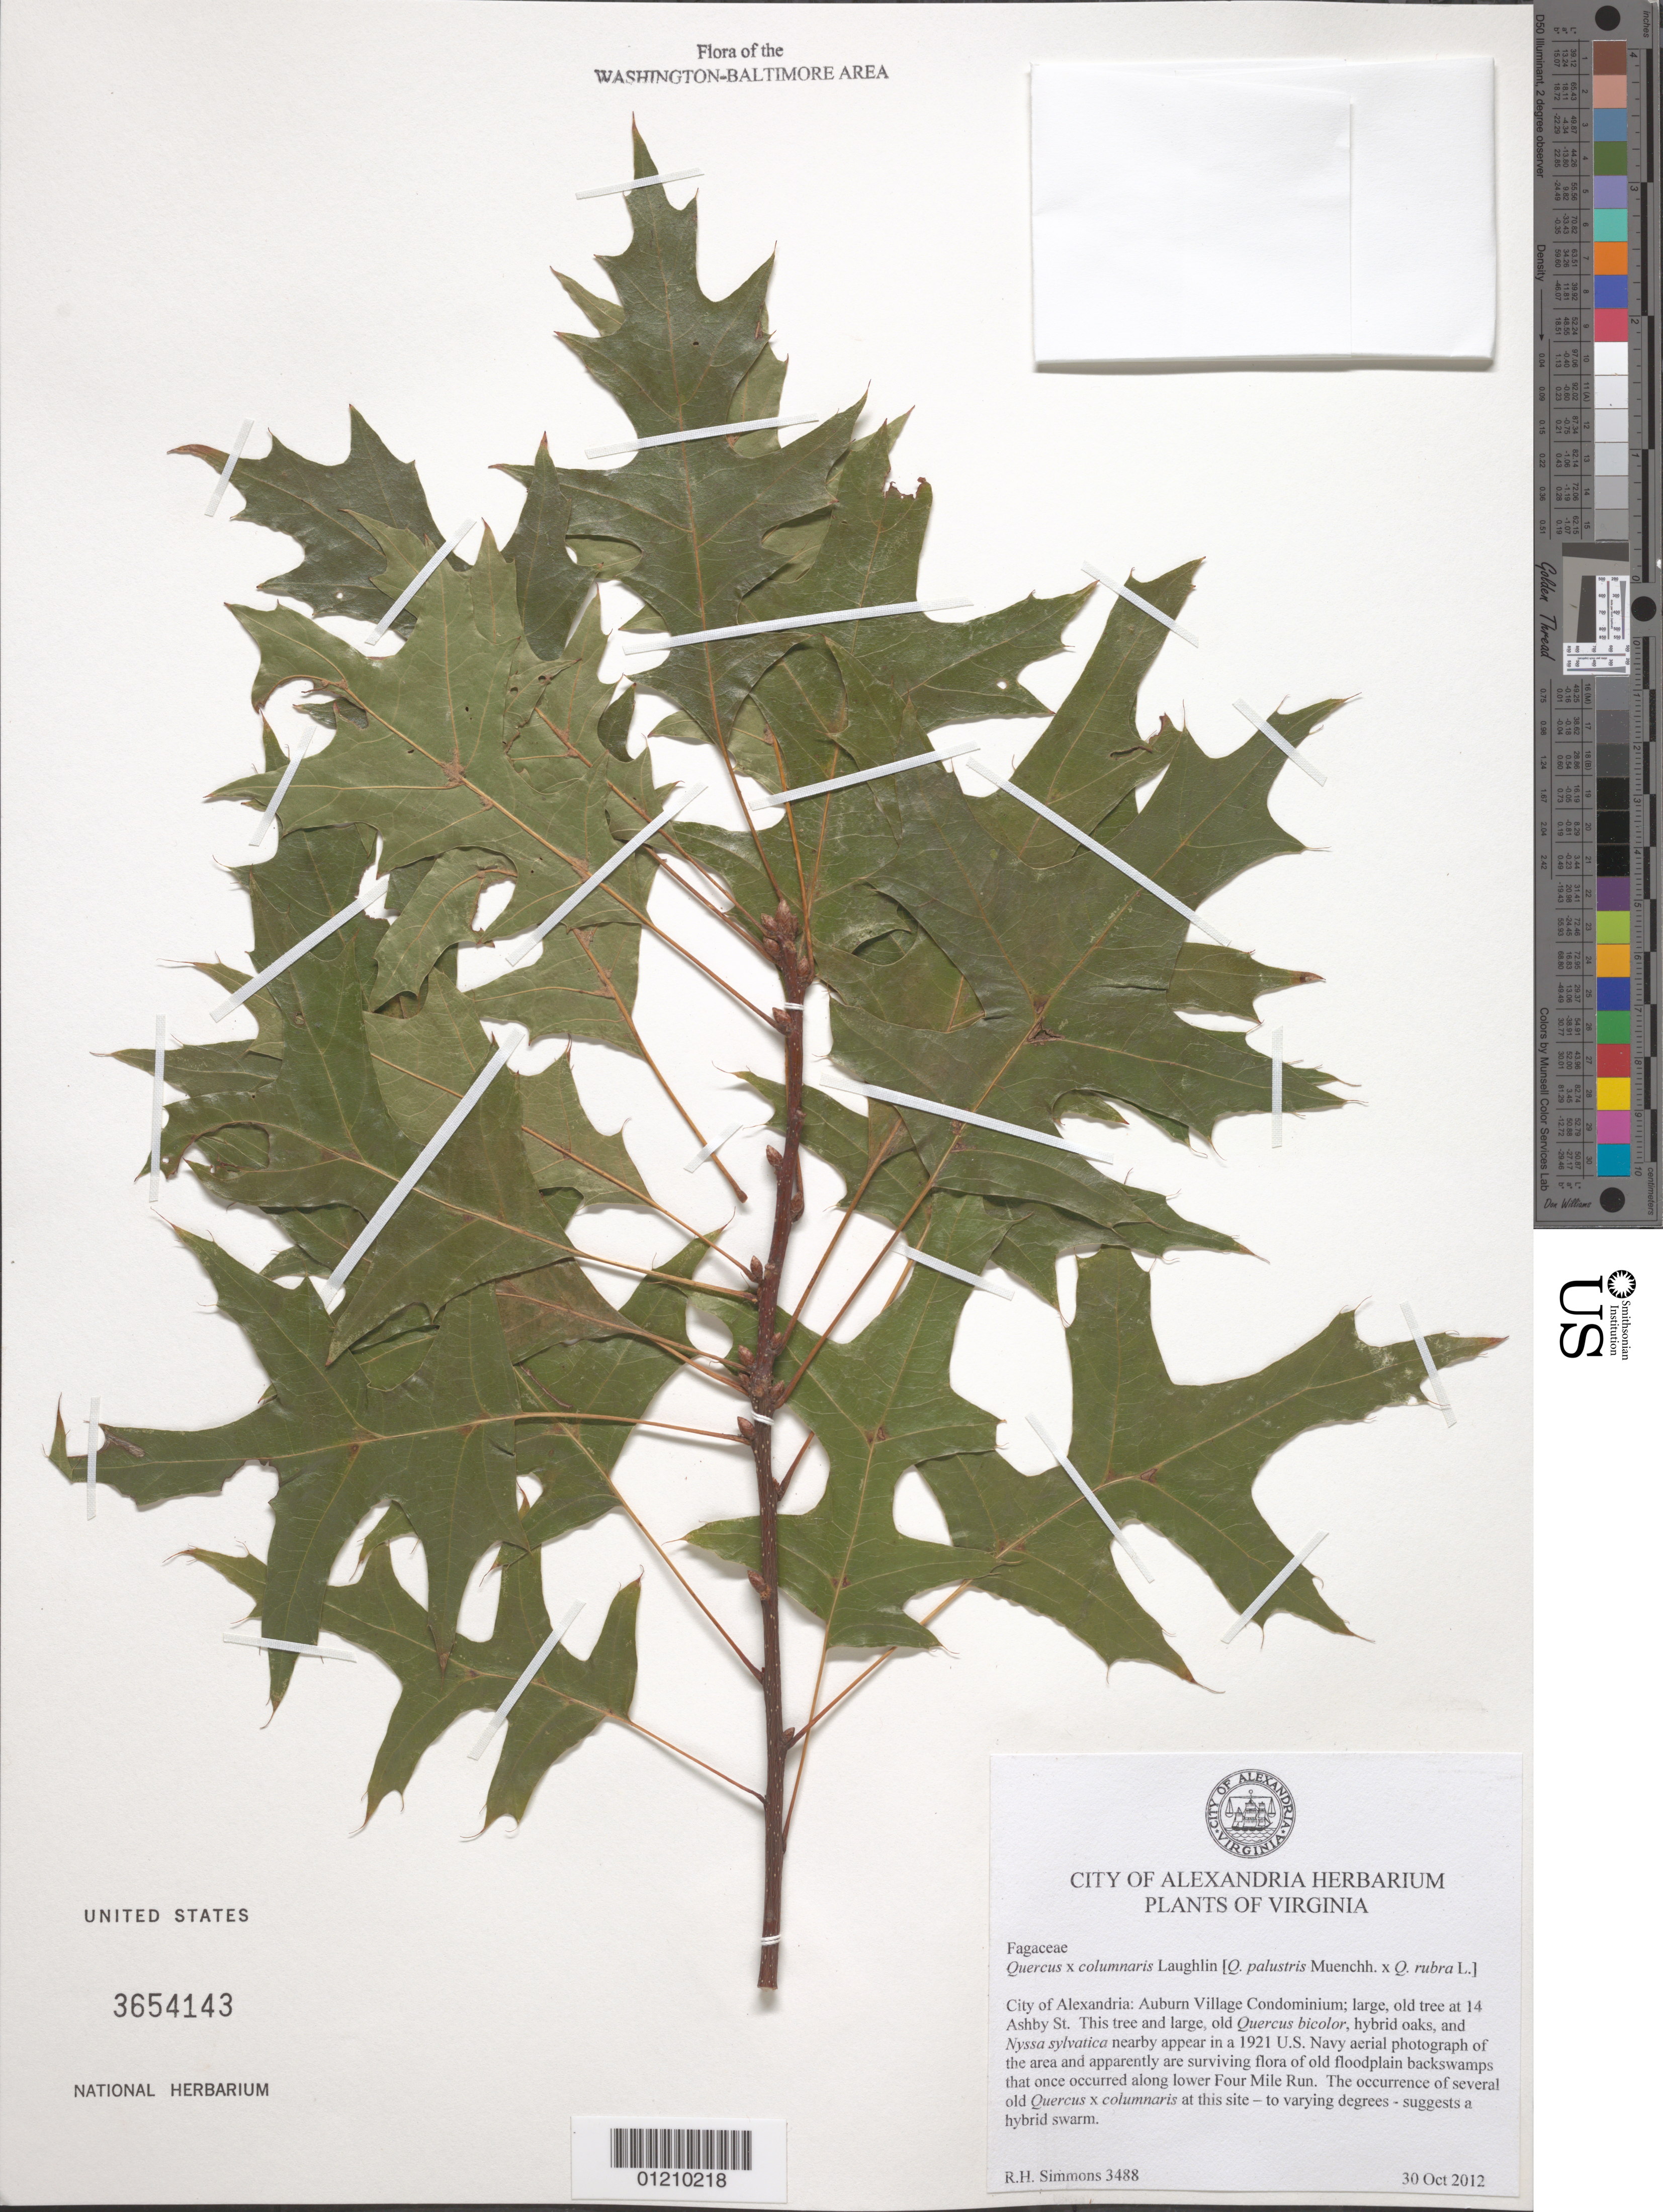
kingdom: Plantae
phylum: Tracheophyta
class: Magnoliopsida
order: Fagales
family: Fagaceae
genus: Quercus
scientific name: Quercus x columnaris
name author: Laughlin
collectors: R. H. Simmons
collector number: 3488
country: United States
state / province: Virginia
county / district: City of Alexandria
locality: Auburn Village Condominium; large old tree at 14 Ashby St.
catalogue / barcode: US 3654143